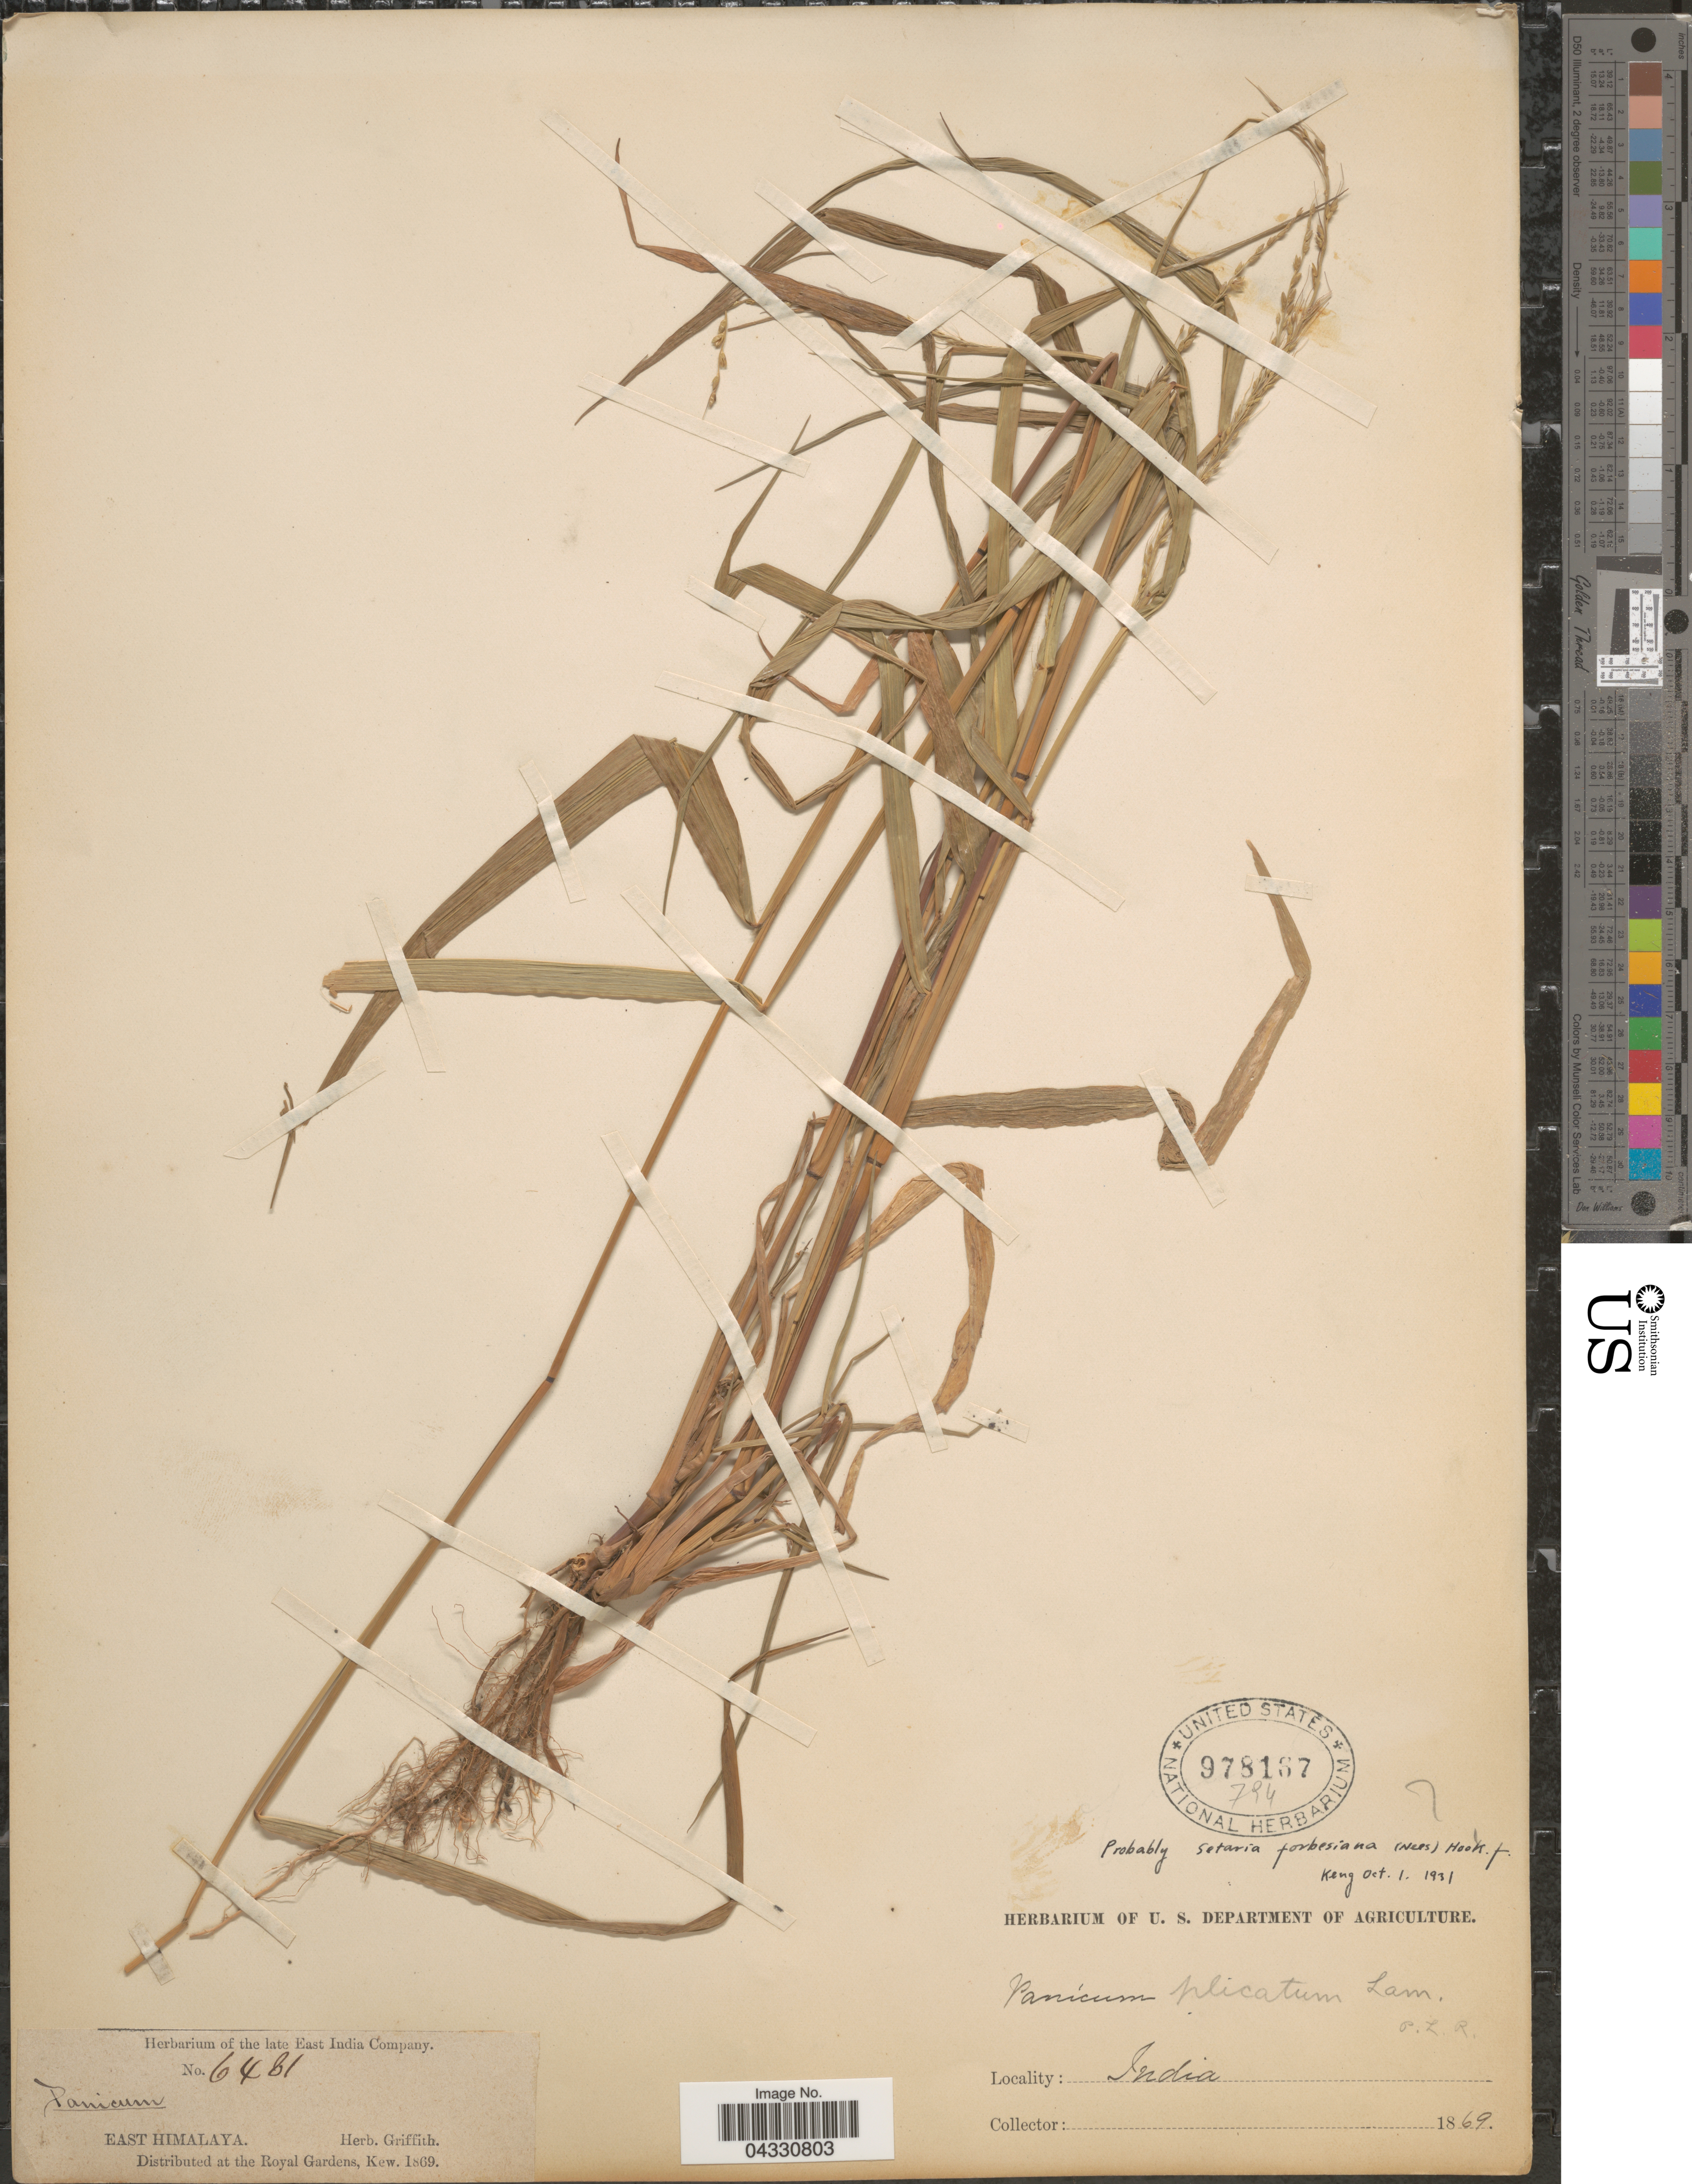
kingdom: Plantae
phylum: Tracheophyta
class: Liliopsida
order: Poales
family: Poaceae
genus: Setaria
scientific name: Setaria sp.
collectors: ex herb. Griffith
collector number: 6481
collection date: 1869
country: India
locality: East Himalaya.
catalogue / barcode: US 978167